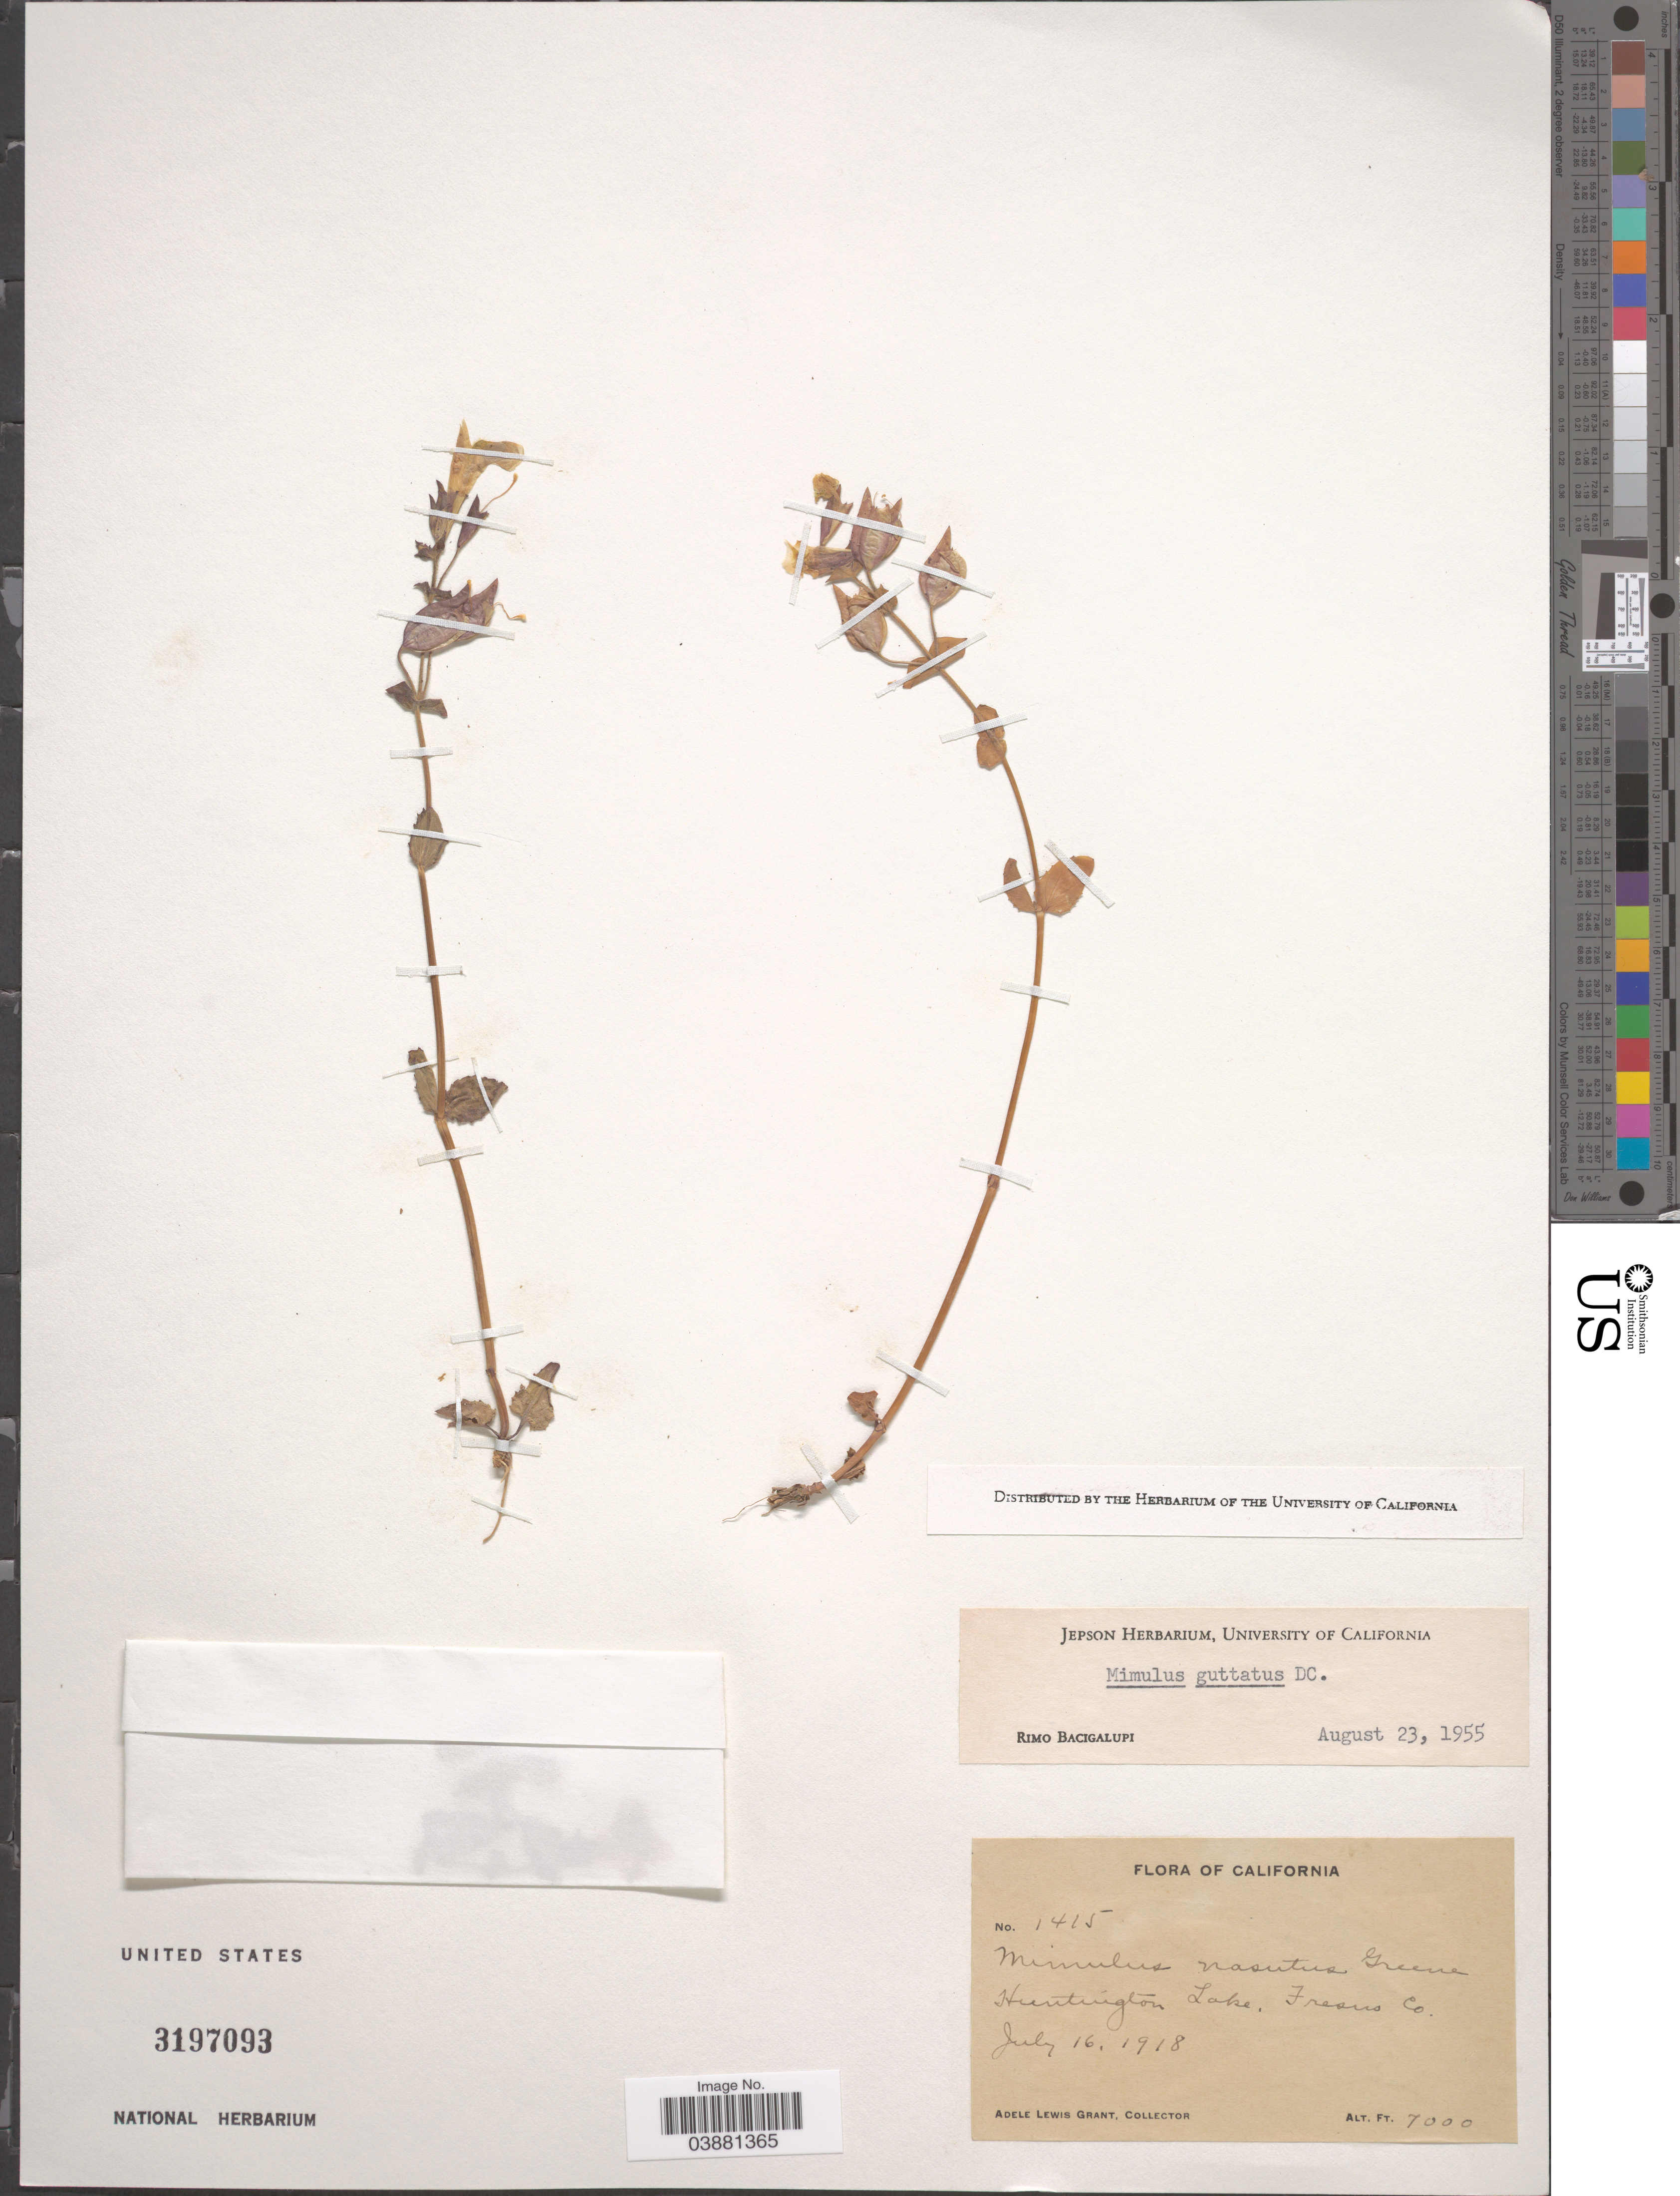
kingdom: Plantae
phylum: Tracheophyta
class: Magnoliopsida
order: Lamiales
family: Phrymaceae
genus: Mimulus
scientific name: Mimulus guttatus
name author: DC.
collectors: A. L. Grant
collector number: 1415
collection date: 1918-07-16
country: United States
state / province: California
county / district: Fresno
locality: Huntington Lake, Fresno Co.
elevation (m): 2134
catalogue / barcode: US 3197093